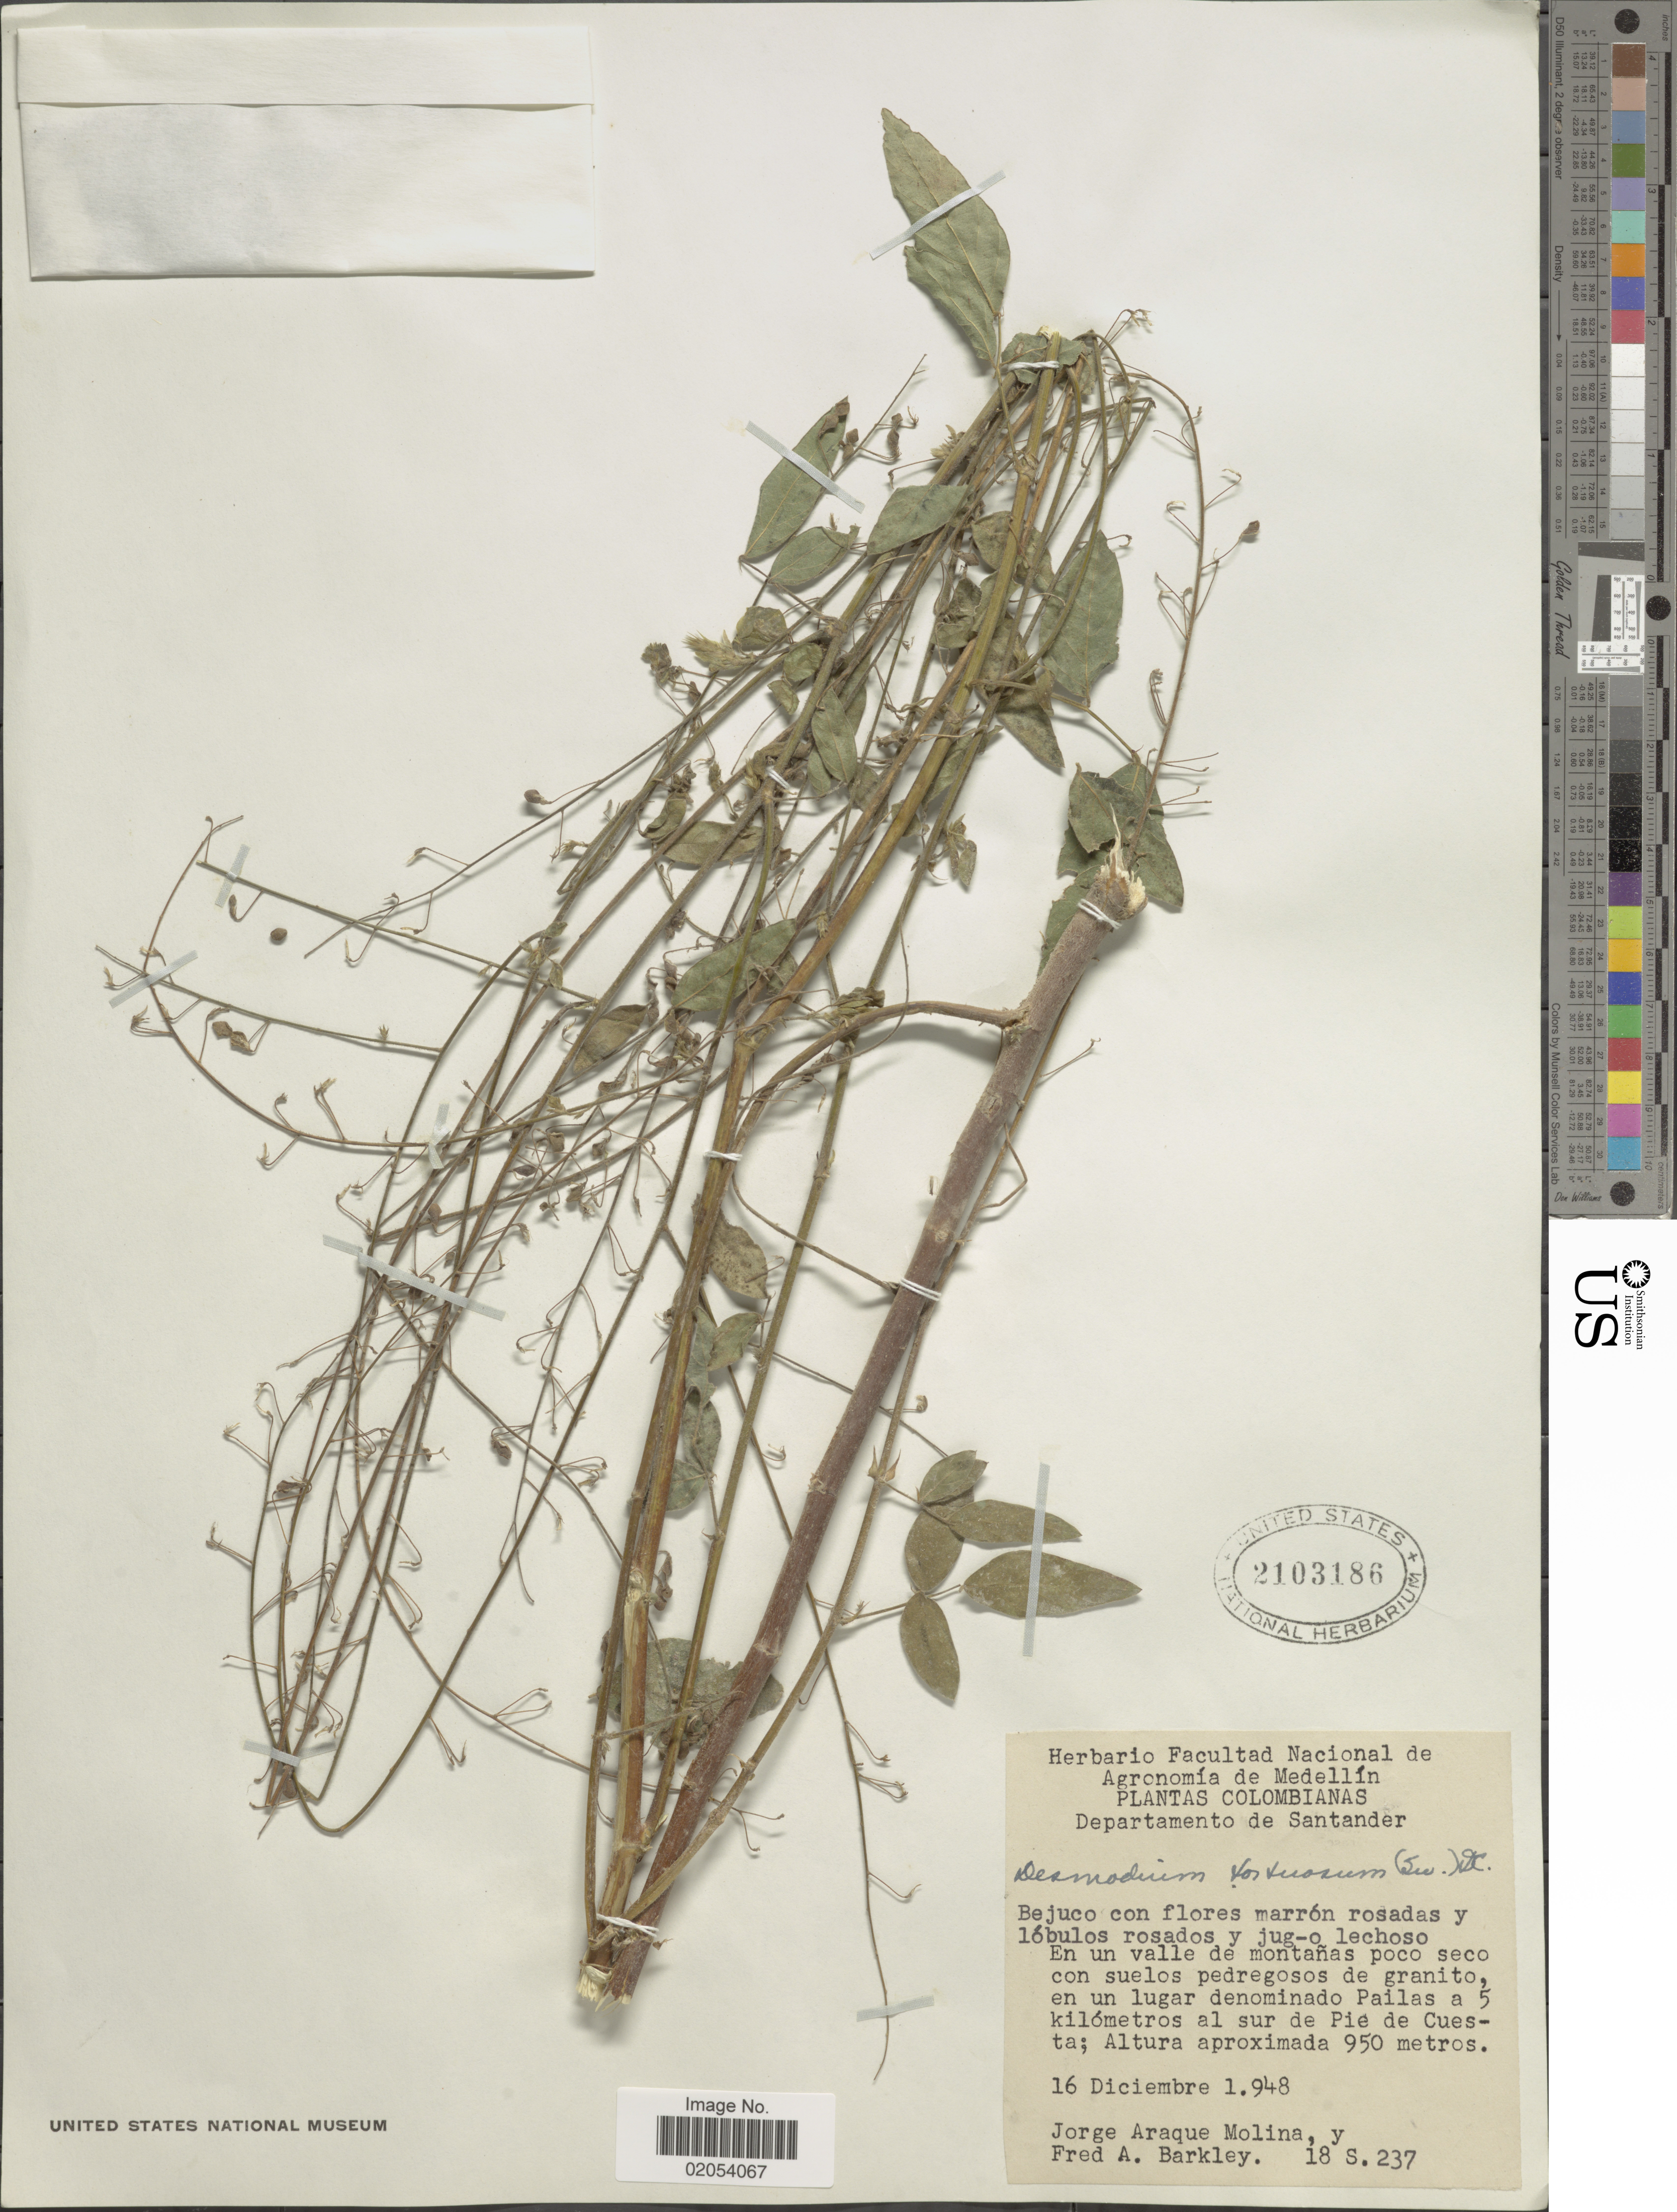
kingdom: Plantae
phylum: Tracheophyta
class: Magnoliopsida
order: Fabales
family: Fabaceae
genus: Desmodium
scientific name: Desmodium tortuosum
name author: (Sw.) DC.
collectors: J. A. Molina & F. A. Barkley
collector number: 18S237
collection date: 1948-12-16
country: Colombia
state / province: Santander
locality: Pailas a 5 kilometros al sur de Pie de Cuesta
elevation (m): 950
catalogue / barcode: US 2103186